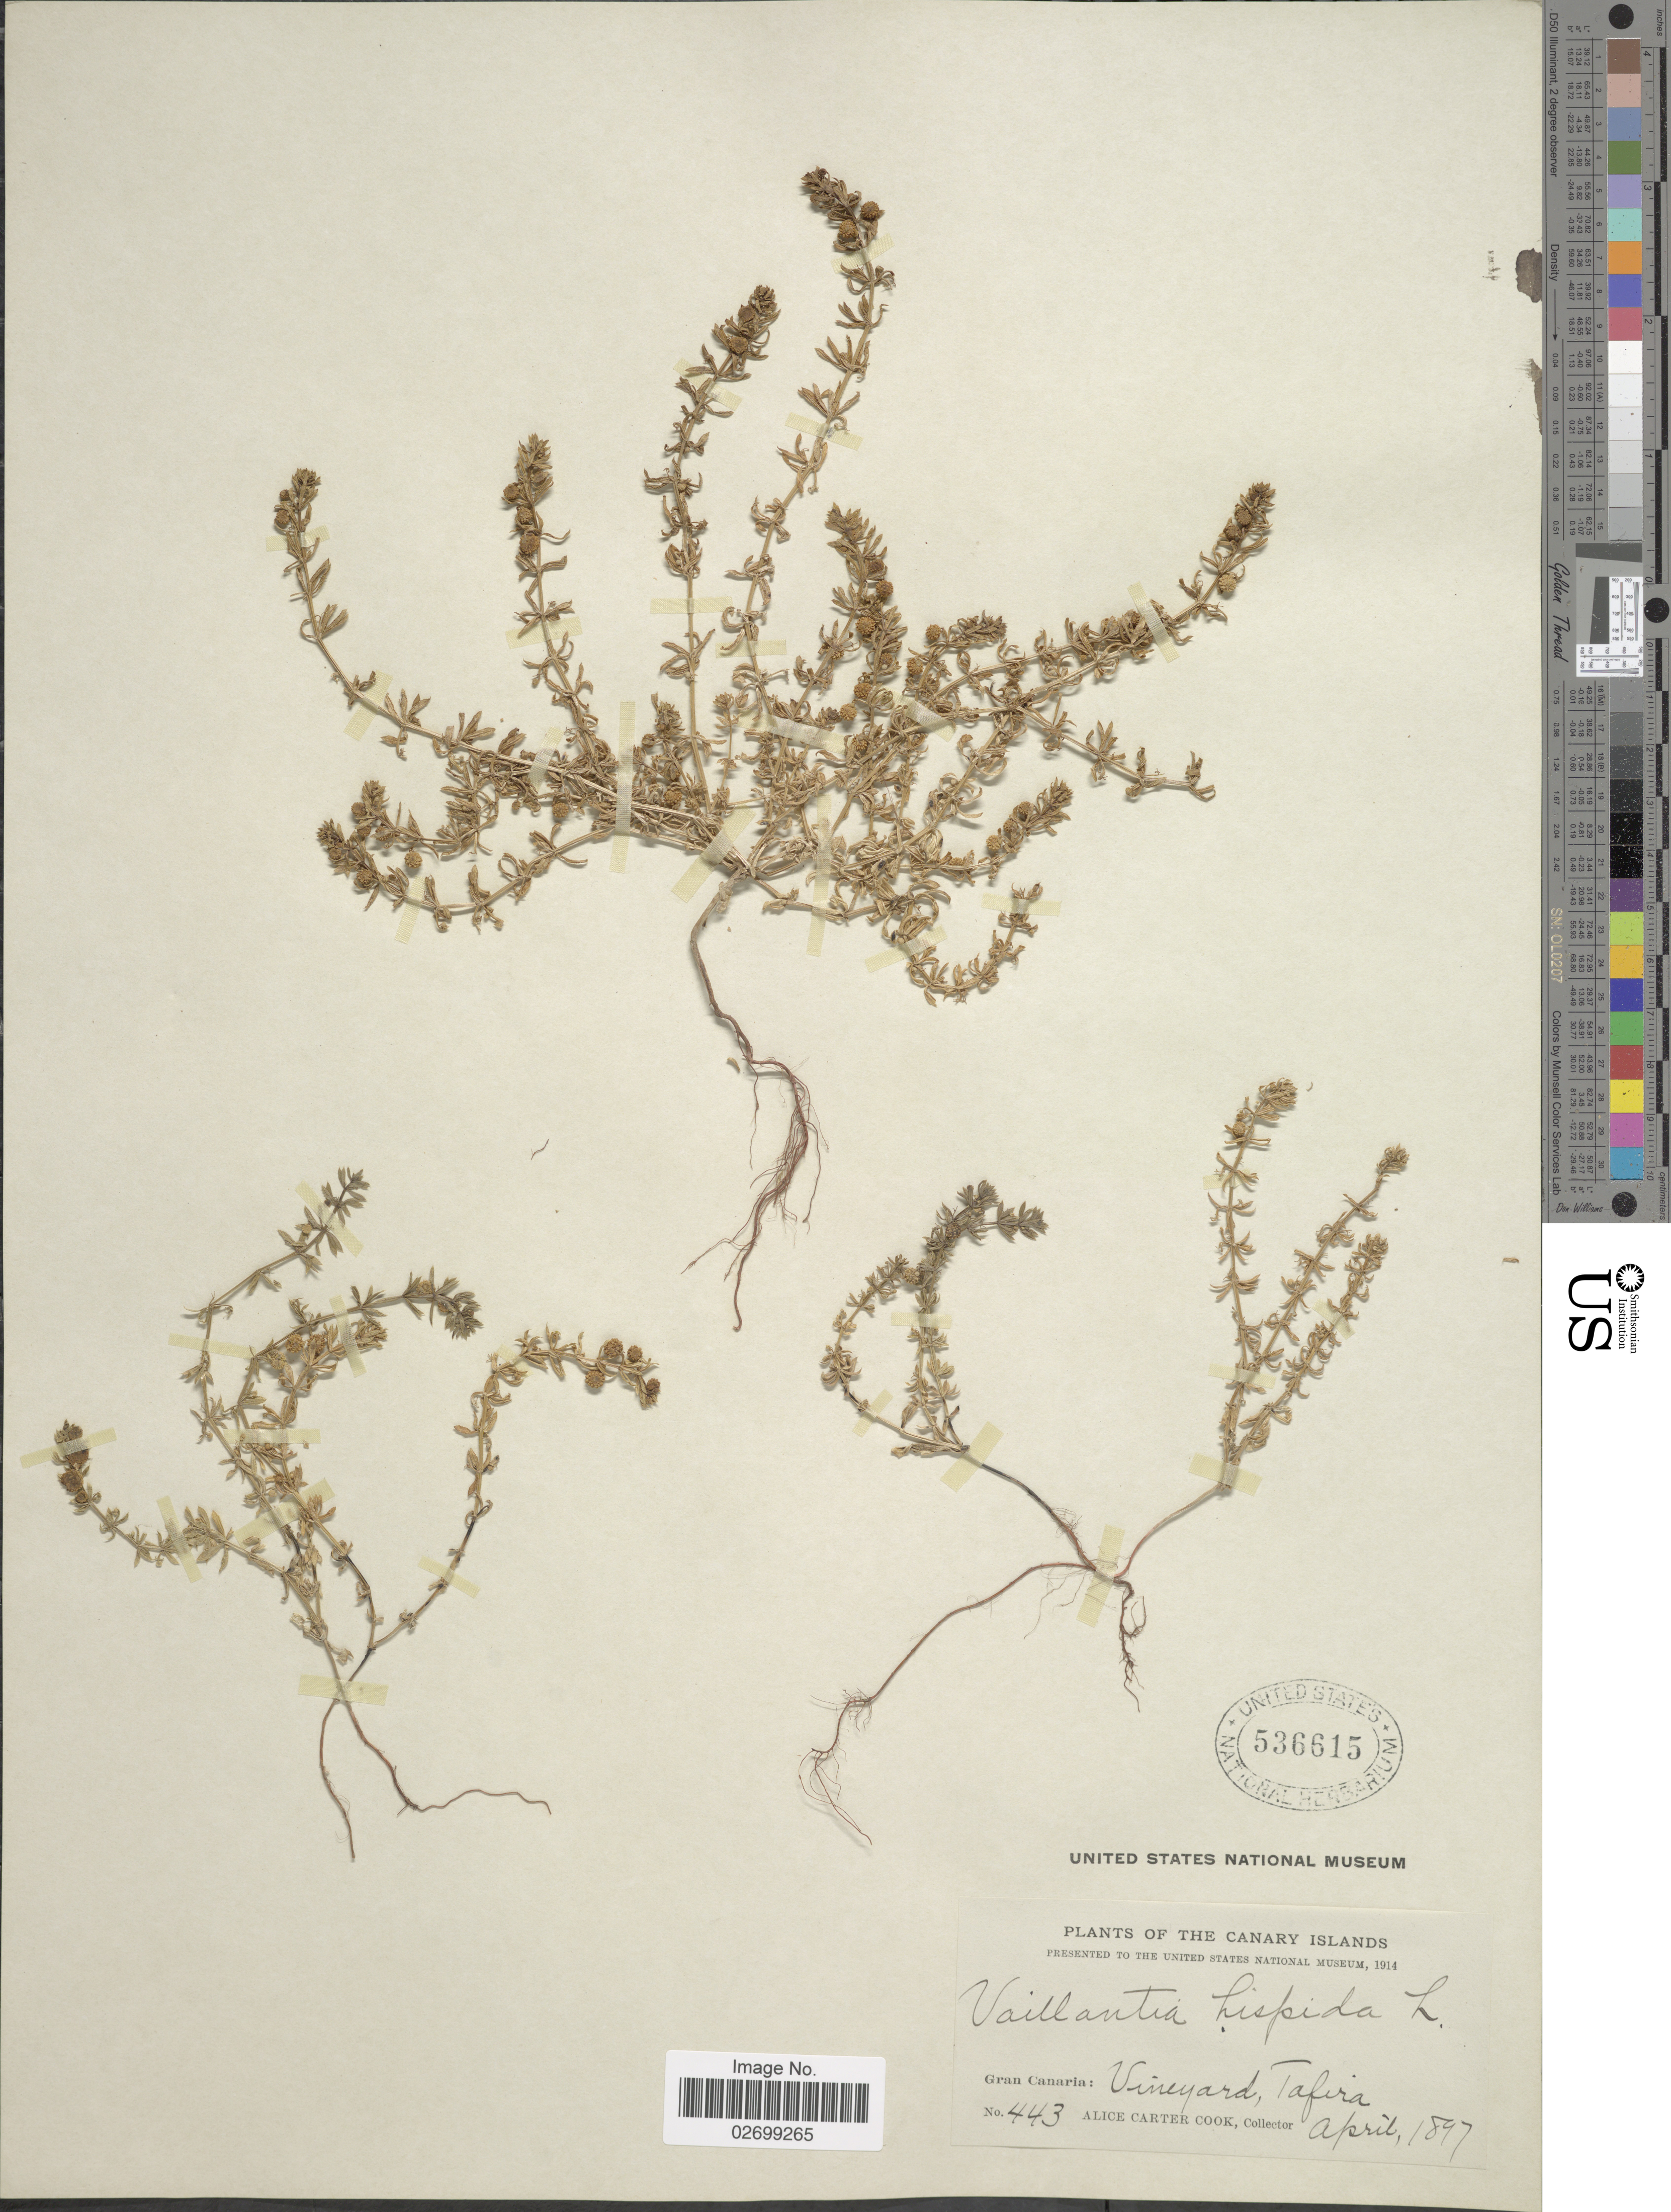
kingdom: Plantae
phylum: Tracheophyta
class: Magnoliopsida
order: Gentianales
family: Rubiaceae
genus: Valantia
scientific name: Valantia hispida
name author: L.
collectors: Alice C. Cook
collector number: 443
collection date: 1897-04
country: Spain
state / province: Canarias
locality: Canary Islands, Gran Canaria: Vineyard, Tafira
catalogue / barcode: US 536615